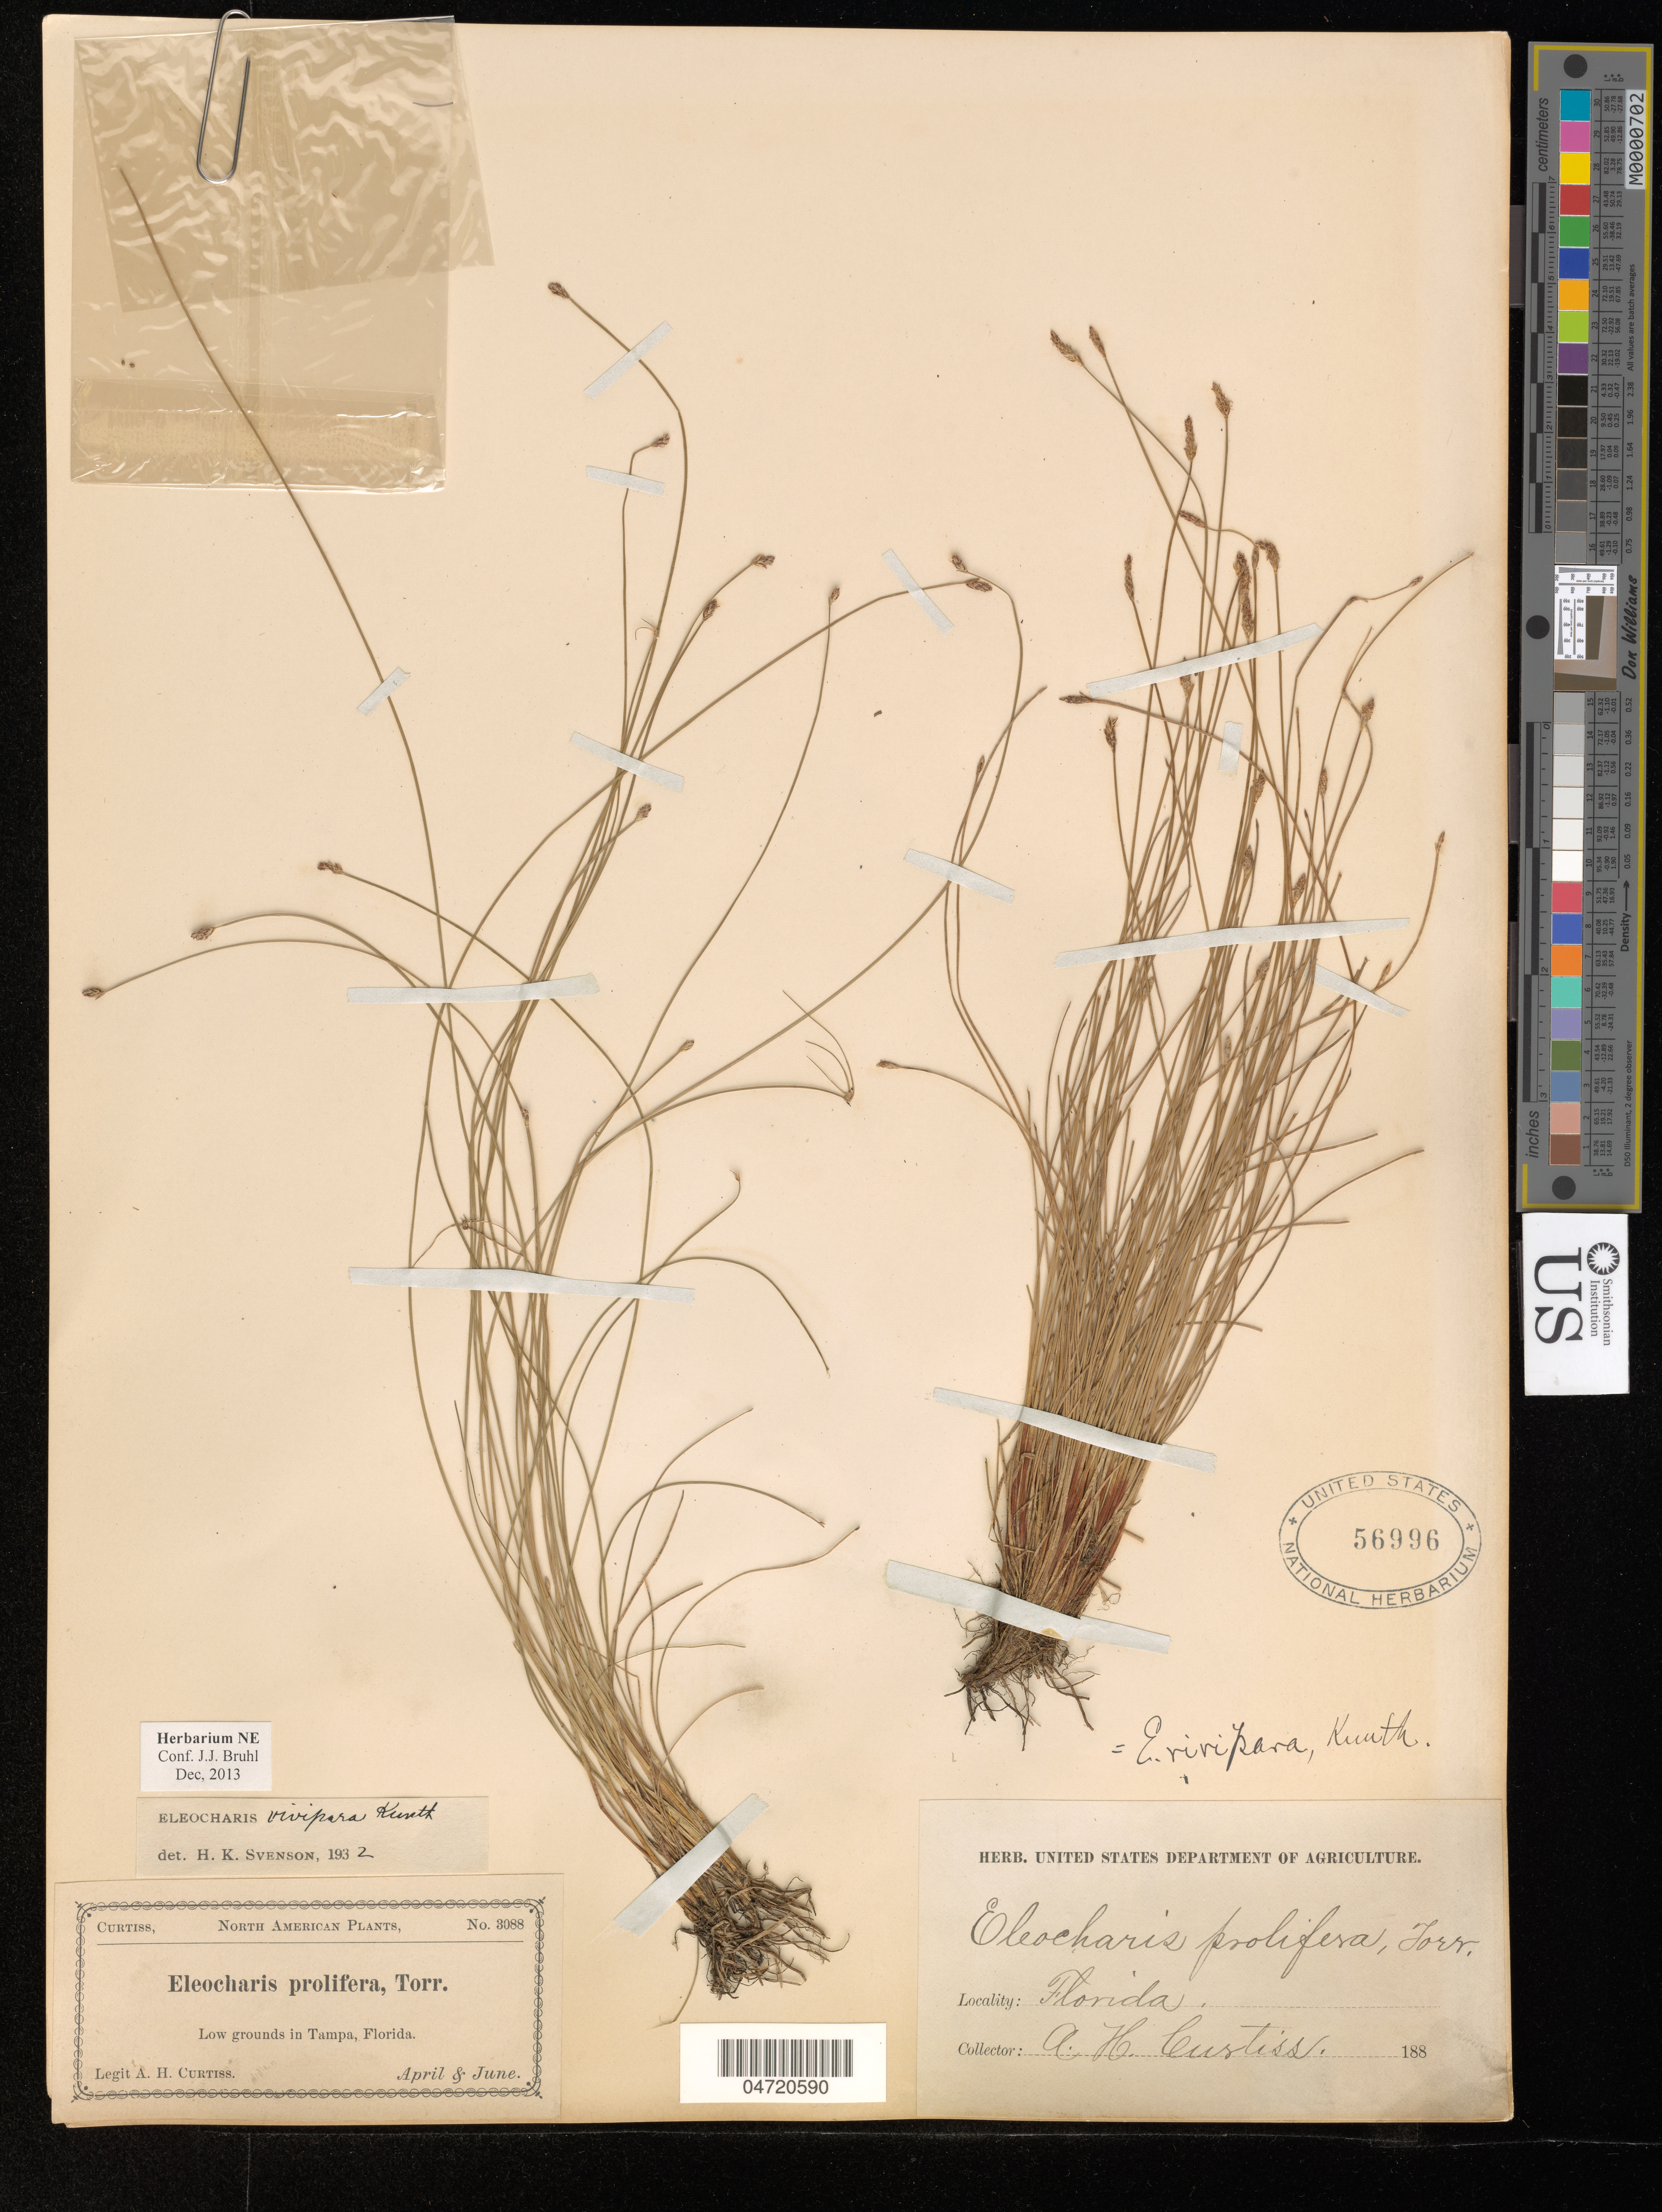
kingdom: Plantae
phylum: Tracheophyta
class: Liliopsida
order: Poales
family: Cyperaceae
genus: Eleocharis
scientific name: Eleocharis vivipara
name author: Link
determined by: Bruhl, J. J., (NE), University of New England (AUSTRALIA)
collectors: A. H. Curtiss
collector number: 3088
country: United States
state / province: Florida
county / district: Hillsborough County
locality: Tampa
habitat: Low ground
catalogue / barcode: US 56996